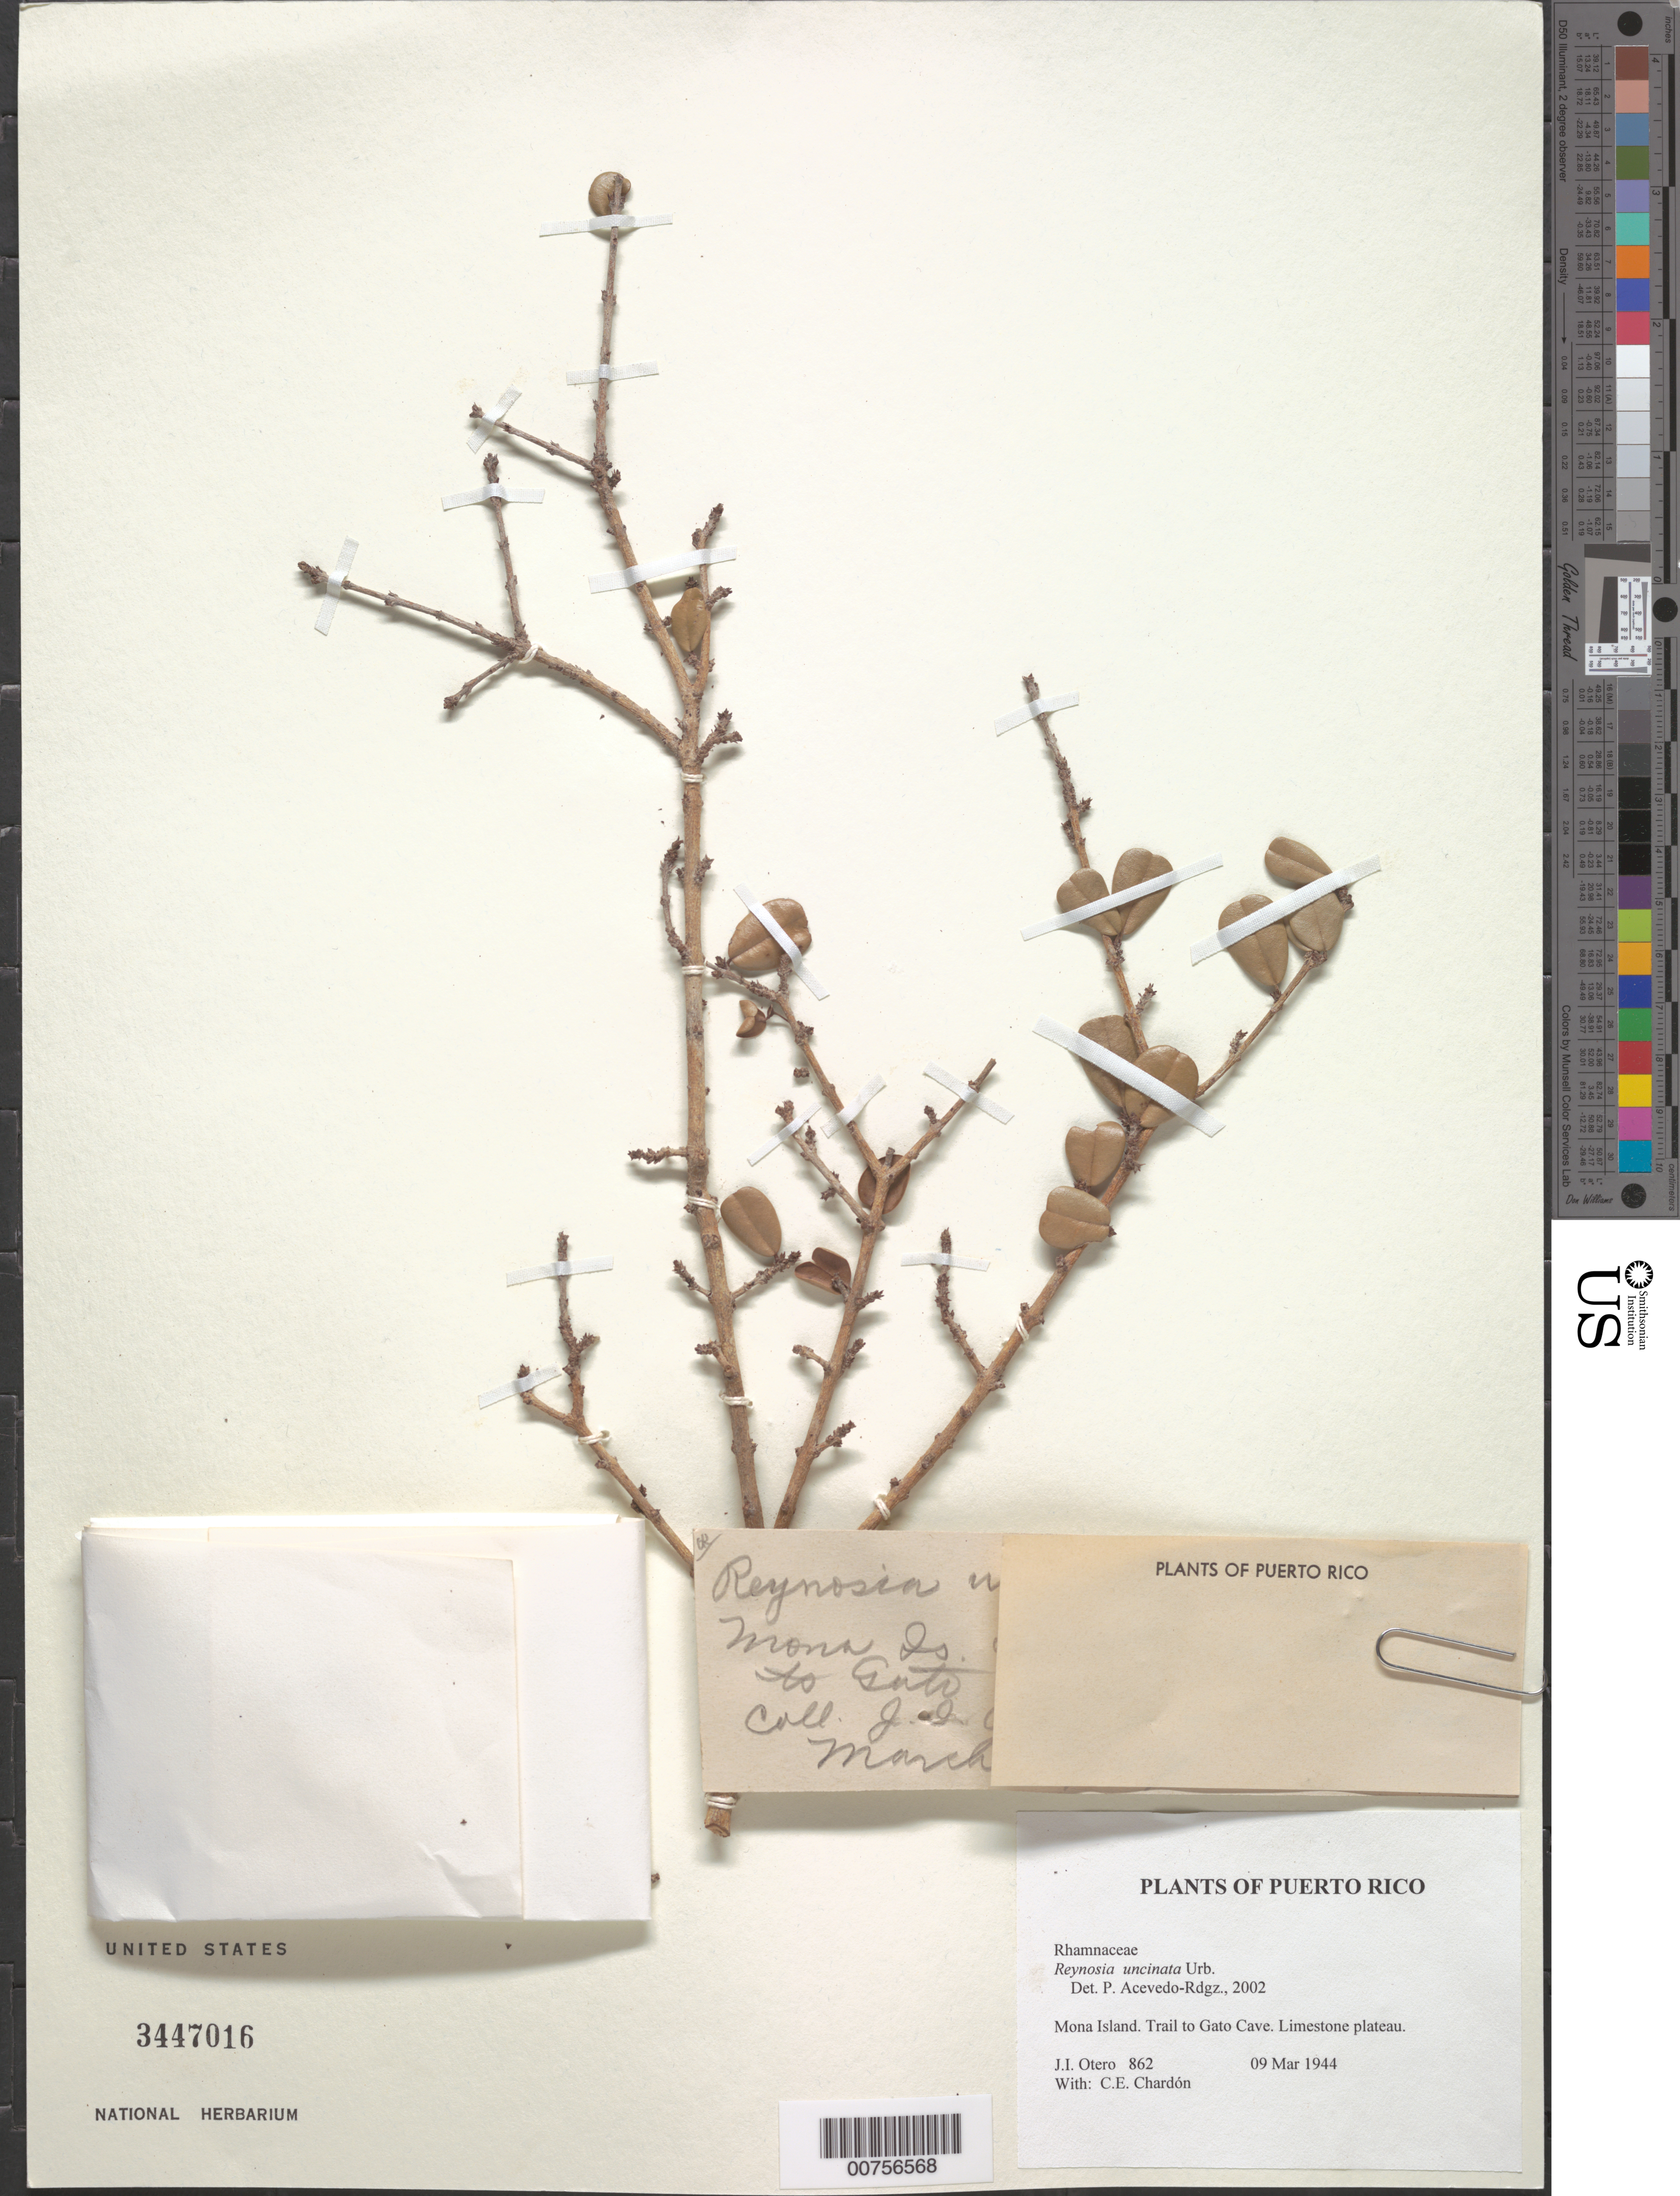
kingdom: Plantae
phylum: Tracheophyta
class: Magnoliopsida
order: Rosales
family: Rhamnaceae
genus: Reynosia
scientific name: Reynosia uncinata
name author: Urb.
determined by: Acevedo-Rodríguez, P., (BOT), Smithsonian Institution - National Museum of Natural History (UNITED STATES)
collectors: J. Otero & C. E. Chardón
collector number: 862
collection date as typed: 09 Mar 1944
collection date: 1944-03-09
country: Puerto Rico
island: Mona I.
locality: Trail to Gato Cave. Limestone plateau.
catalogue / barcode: US 3447016